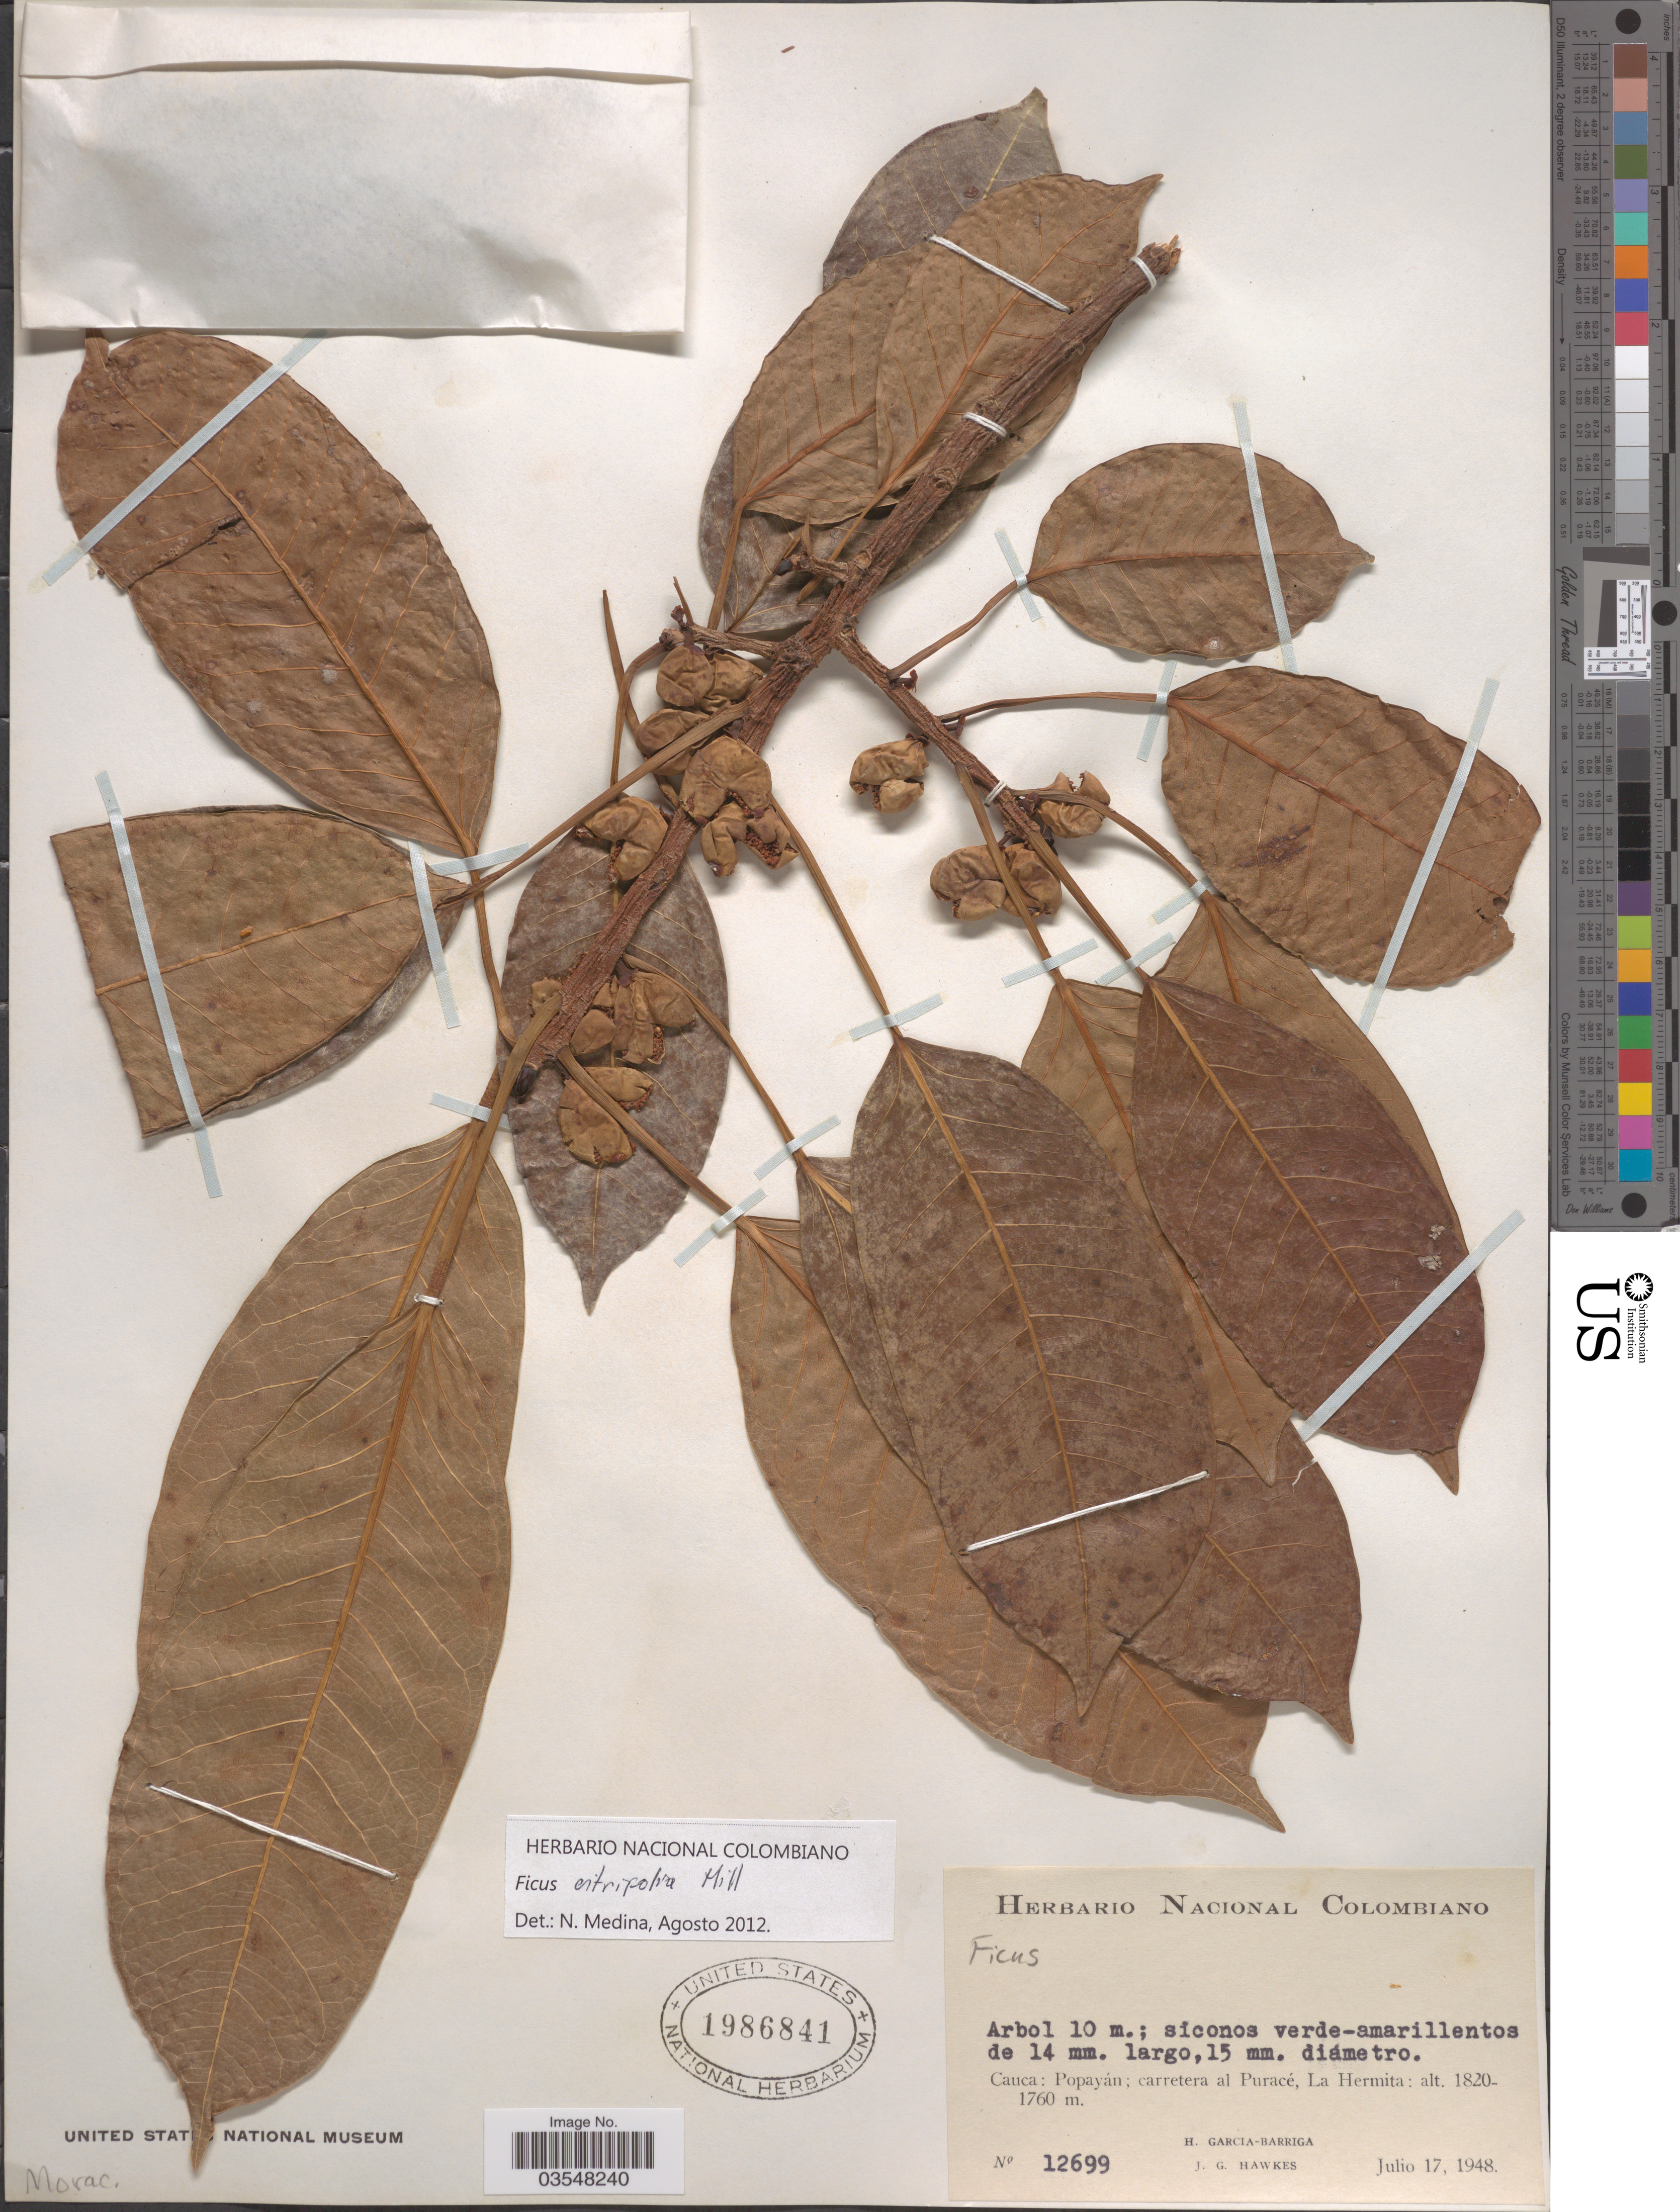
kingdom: Plantae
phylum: Tracheophyta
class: Magnoliopsida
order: Rosales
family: Moraceae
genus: Ficus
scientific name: Ficus citrifolia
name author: Mill.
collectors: H. García Barriga & J. Hawkes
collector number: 12699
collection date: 1948-07-17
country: Colombia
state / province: Cauca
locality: Popayán; carretera al Puracé, La Hermita.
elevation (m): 1760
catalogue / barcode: US 1986841